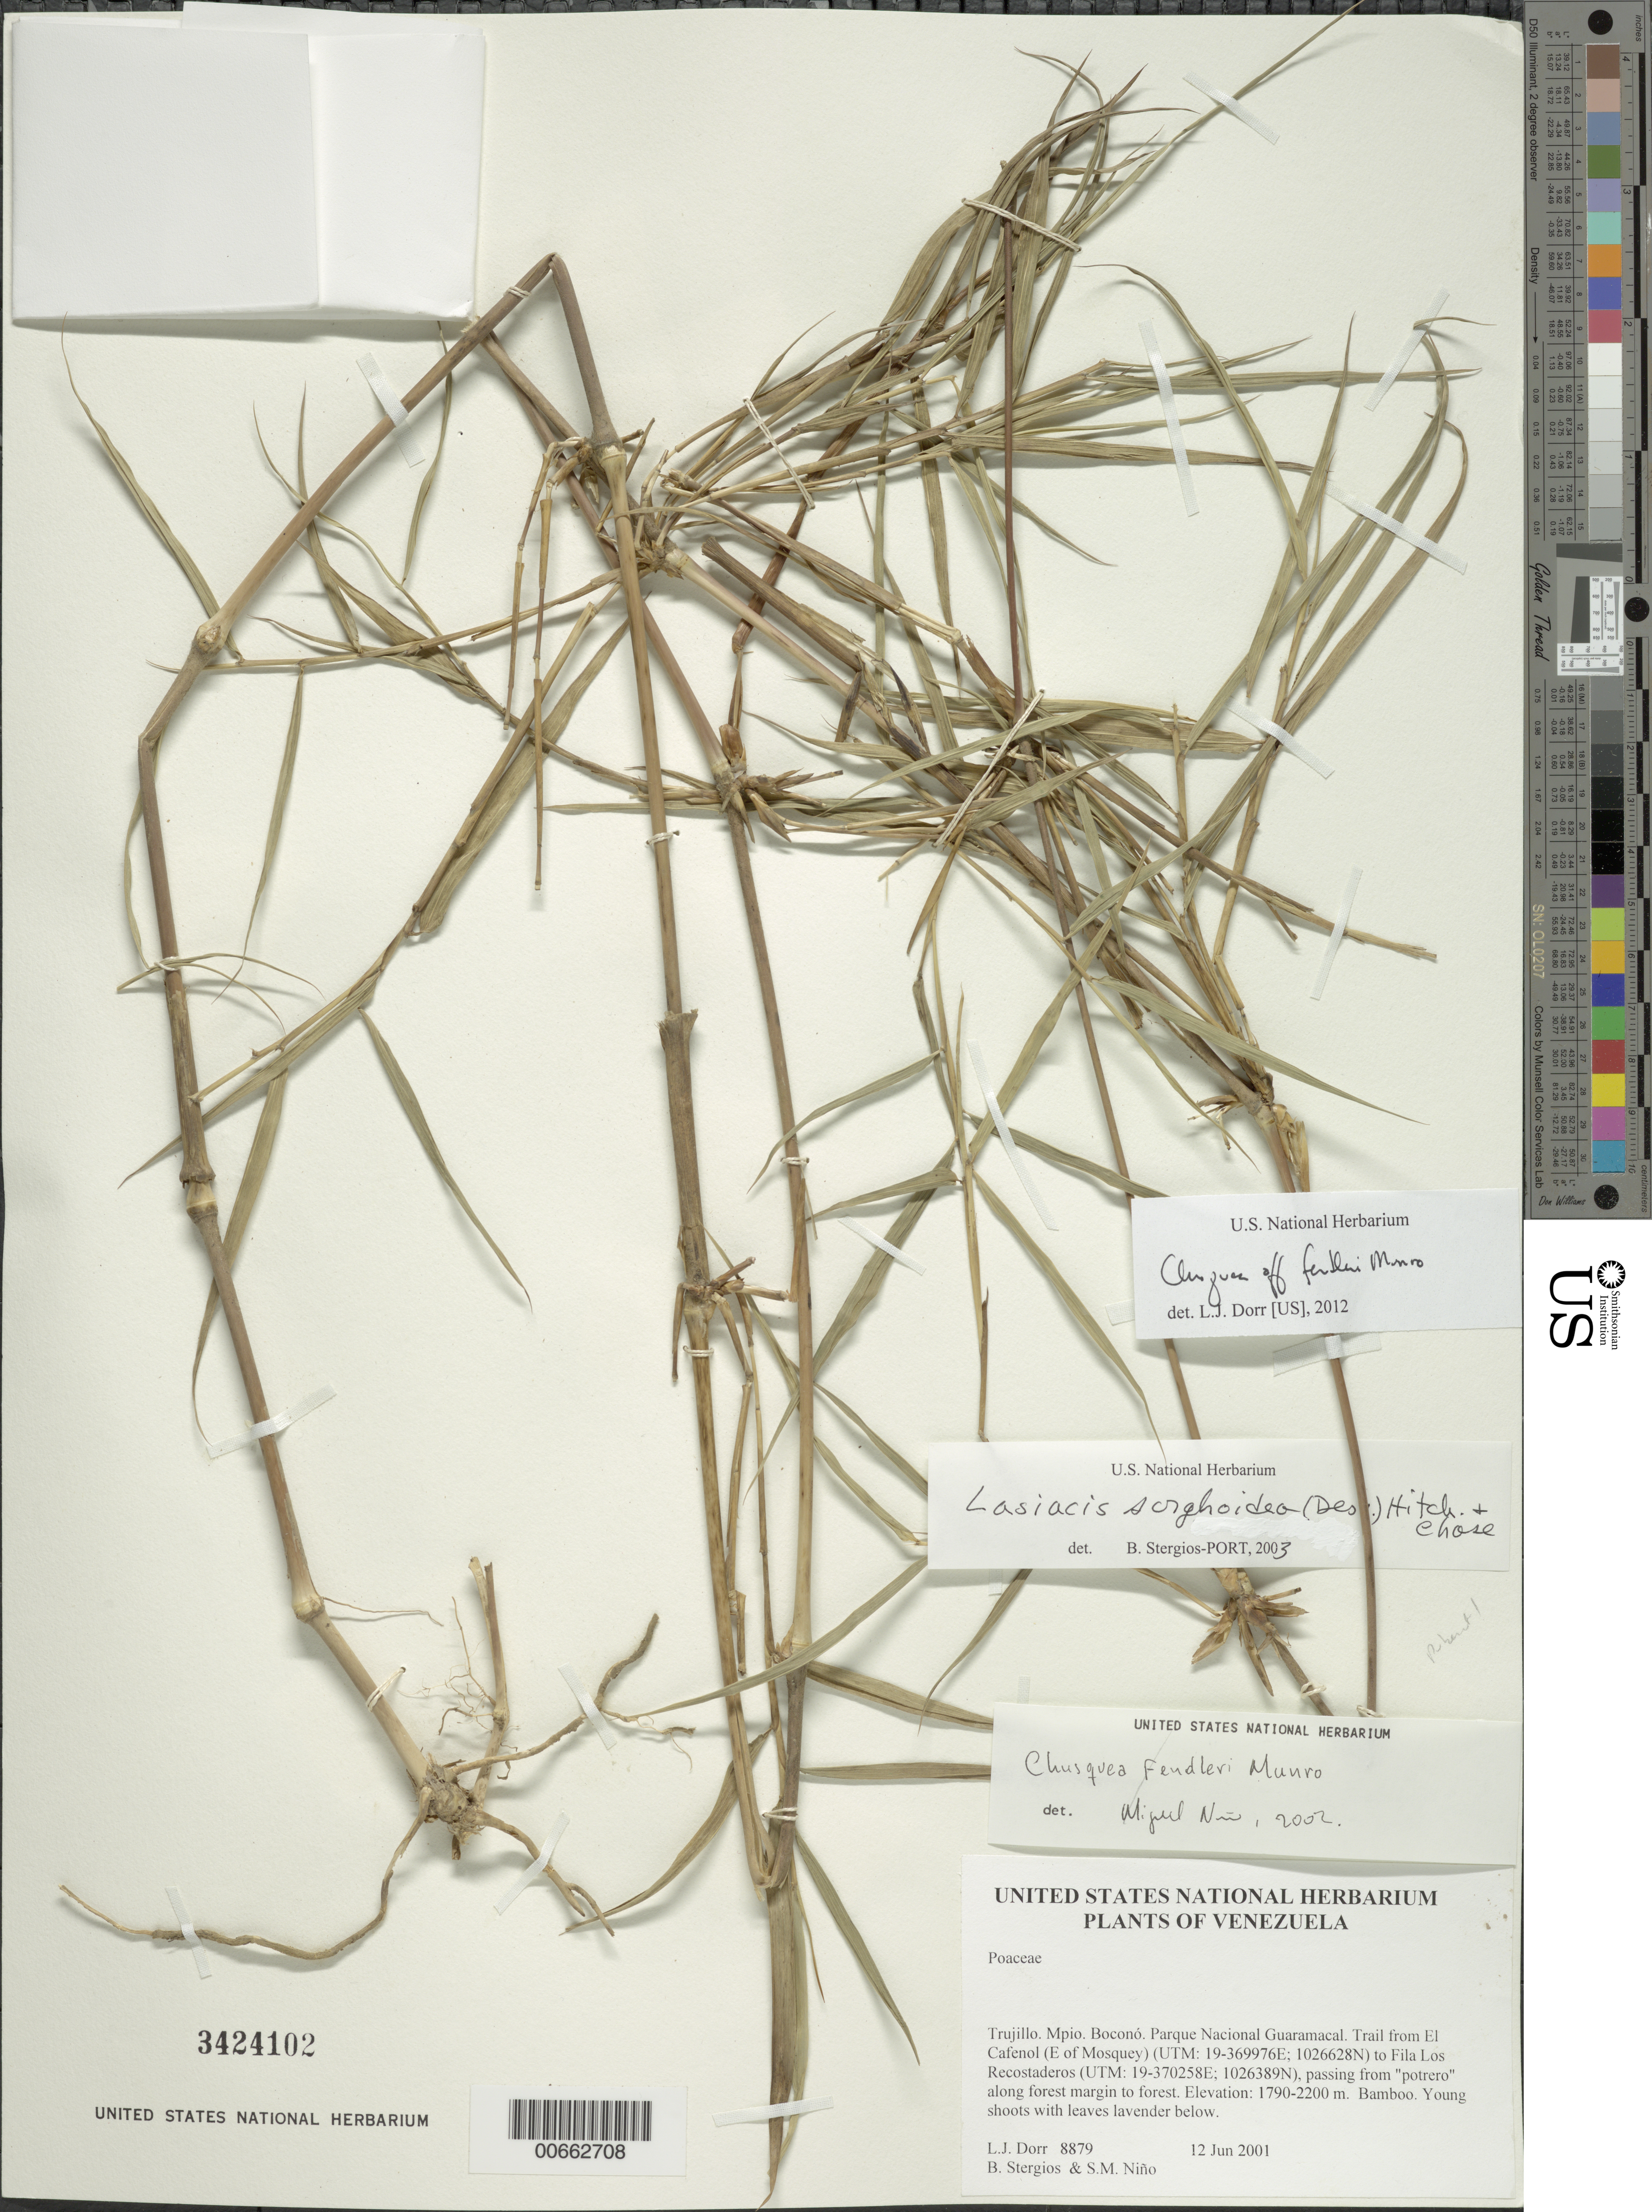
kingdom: Plantae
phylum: Tracheophyta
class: Liliopsida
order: Poales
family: Poaceae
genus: Chusquea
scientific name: Chusquea fendleri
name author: Munro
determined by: Dorr, L. J., (BOT), Smithsonian Institution - National Museum of Natural History (UNITED STATES)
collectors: L. J. Dorr, B. G. Stergios & S. M. Niño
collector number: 8879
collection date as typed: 12 Jun 2001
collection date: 2001-06-12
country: Venezuela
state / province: Trujillo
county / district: Boconó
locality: Parque Nacional Guaramacal. Trail from El Cafenol (E of Mosquey) to Fila Los Recostaderos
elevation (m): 1790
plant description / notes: ISC, MO, PORT, US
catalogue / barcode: US 3424102